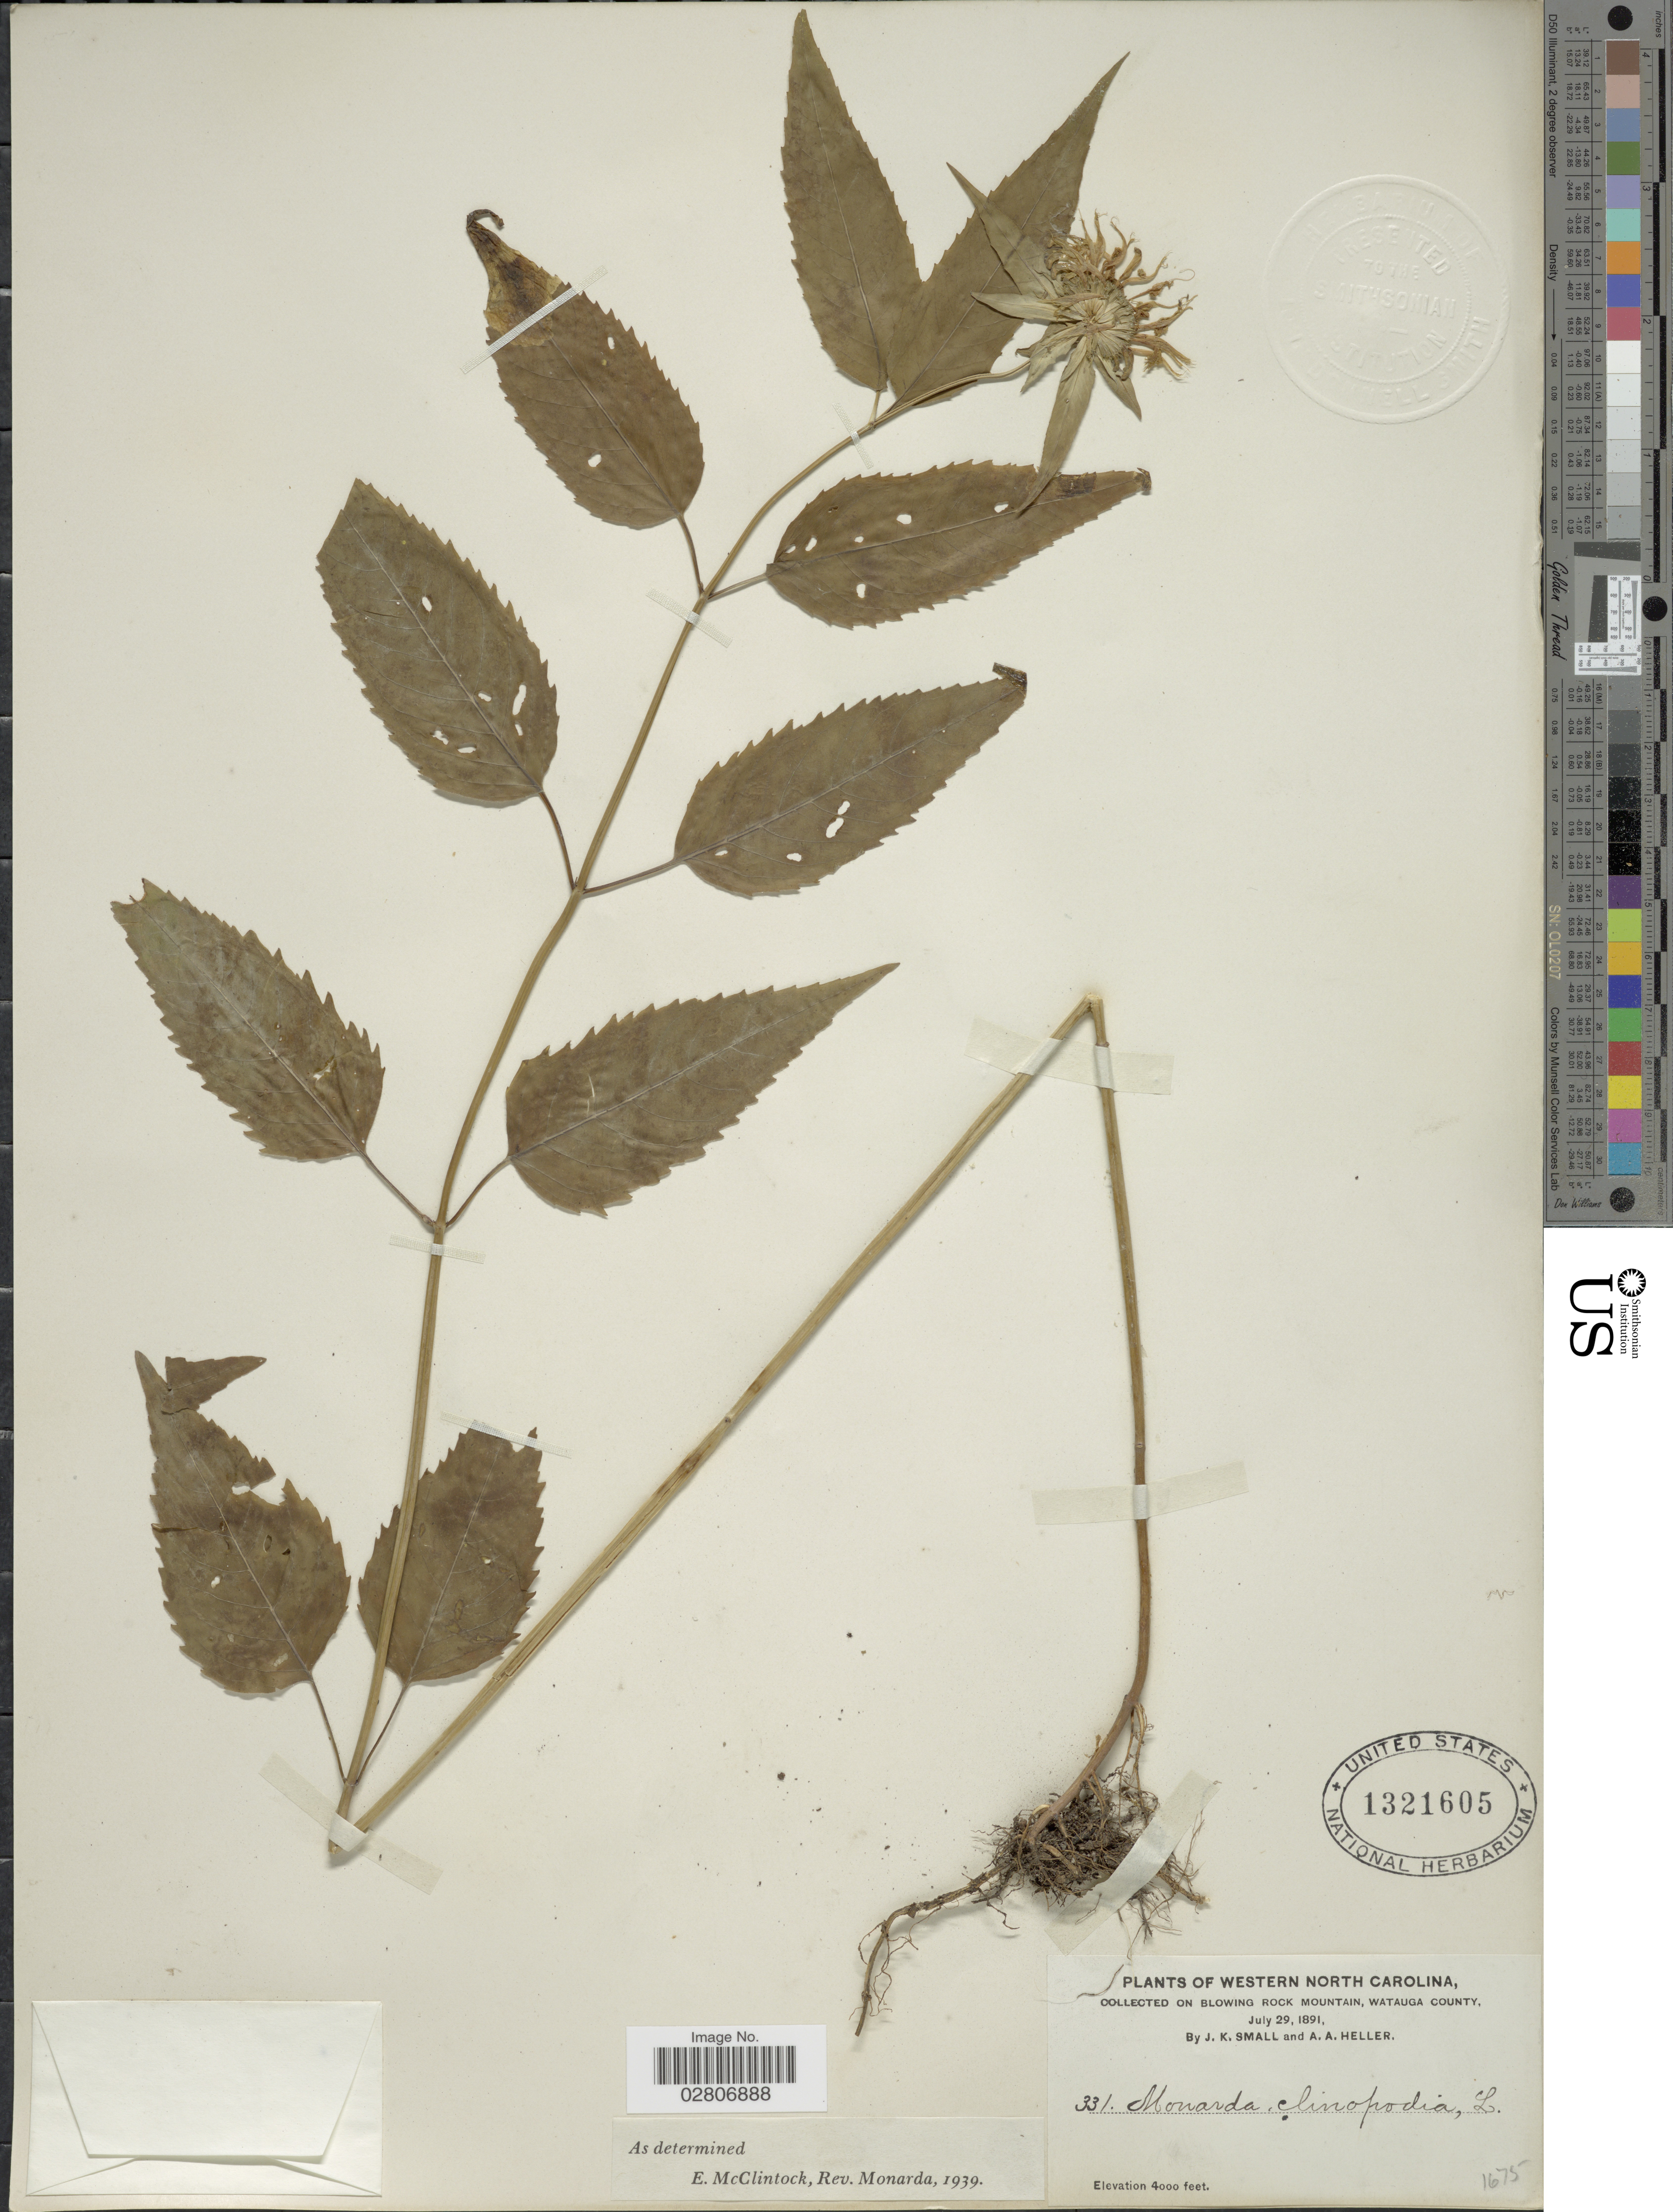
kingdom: Plantae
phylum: Tracheophyta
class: Magnoliopsida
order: Lamiales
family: Lamiaceae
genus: Monarda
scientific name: Monarda clinopodia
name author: L.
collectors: J. K. Small & A. A. Heller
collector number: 331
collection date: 1891-07-29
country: United States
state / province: North Carolina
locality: Western North Carolina. On Blowing Rock Mountain, Watauga County.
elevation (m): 1219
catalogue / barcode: US 1321605